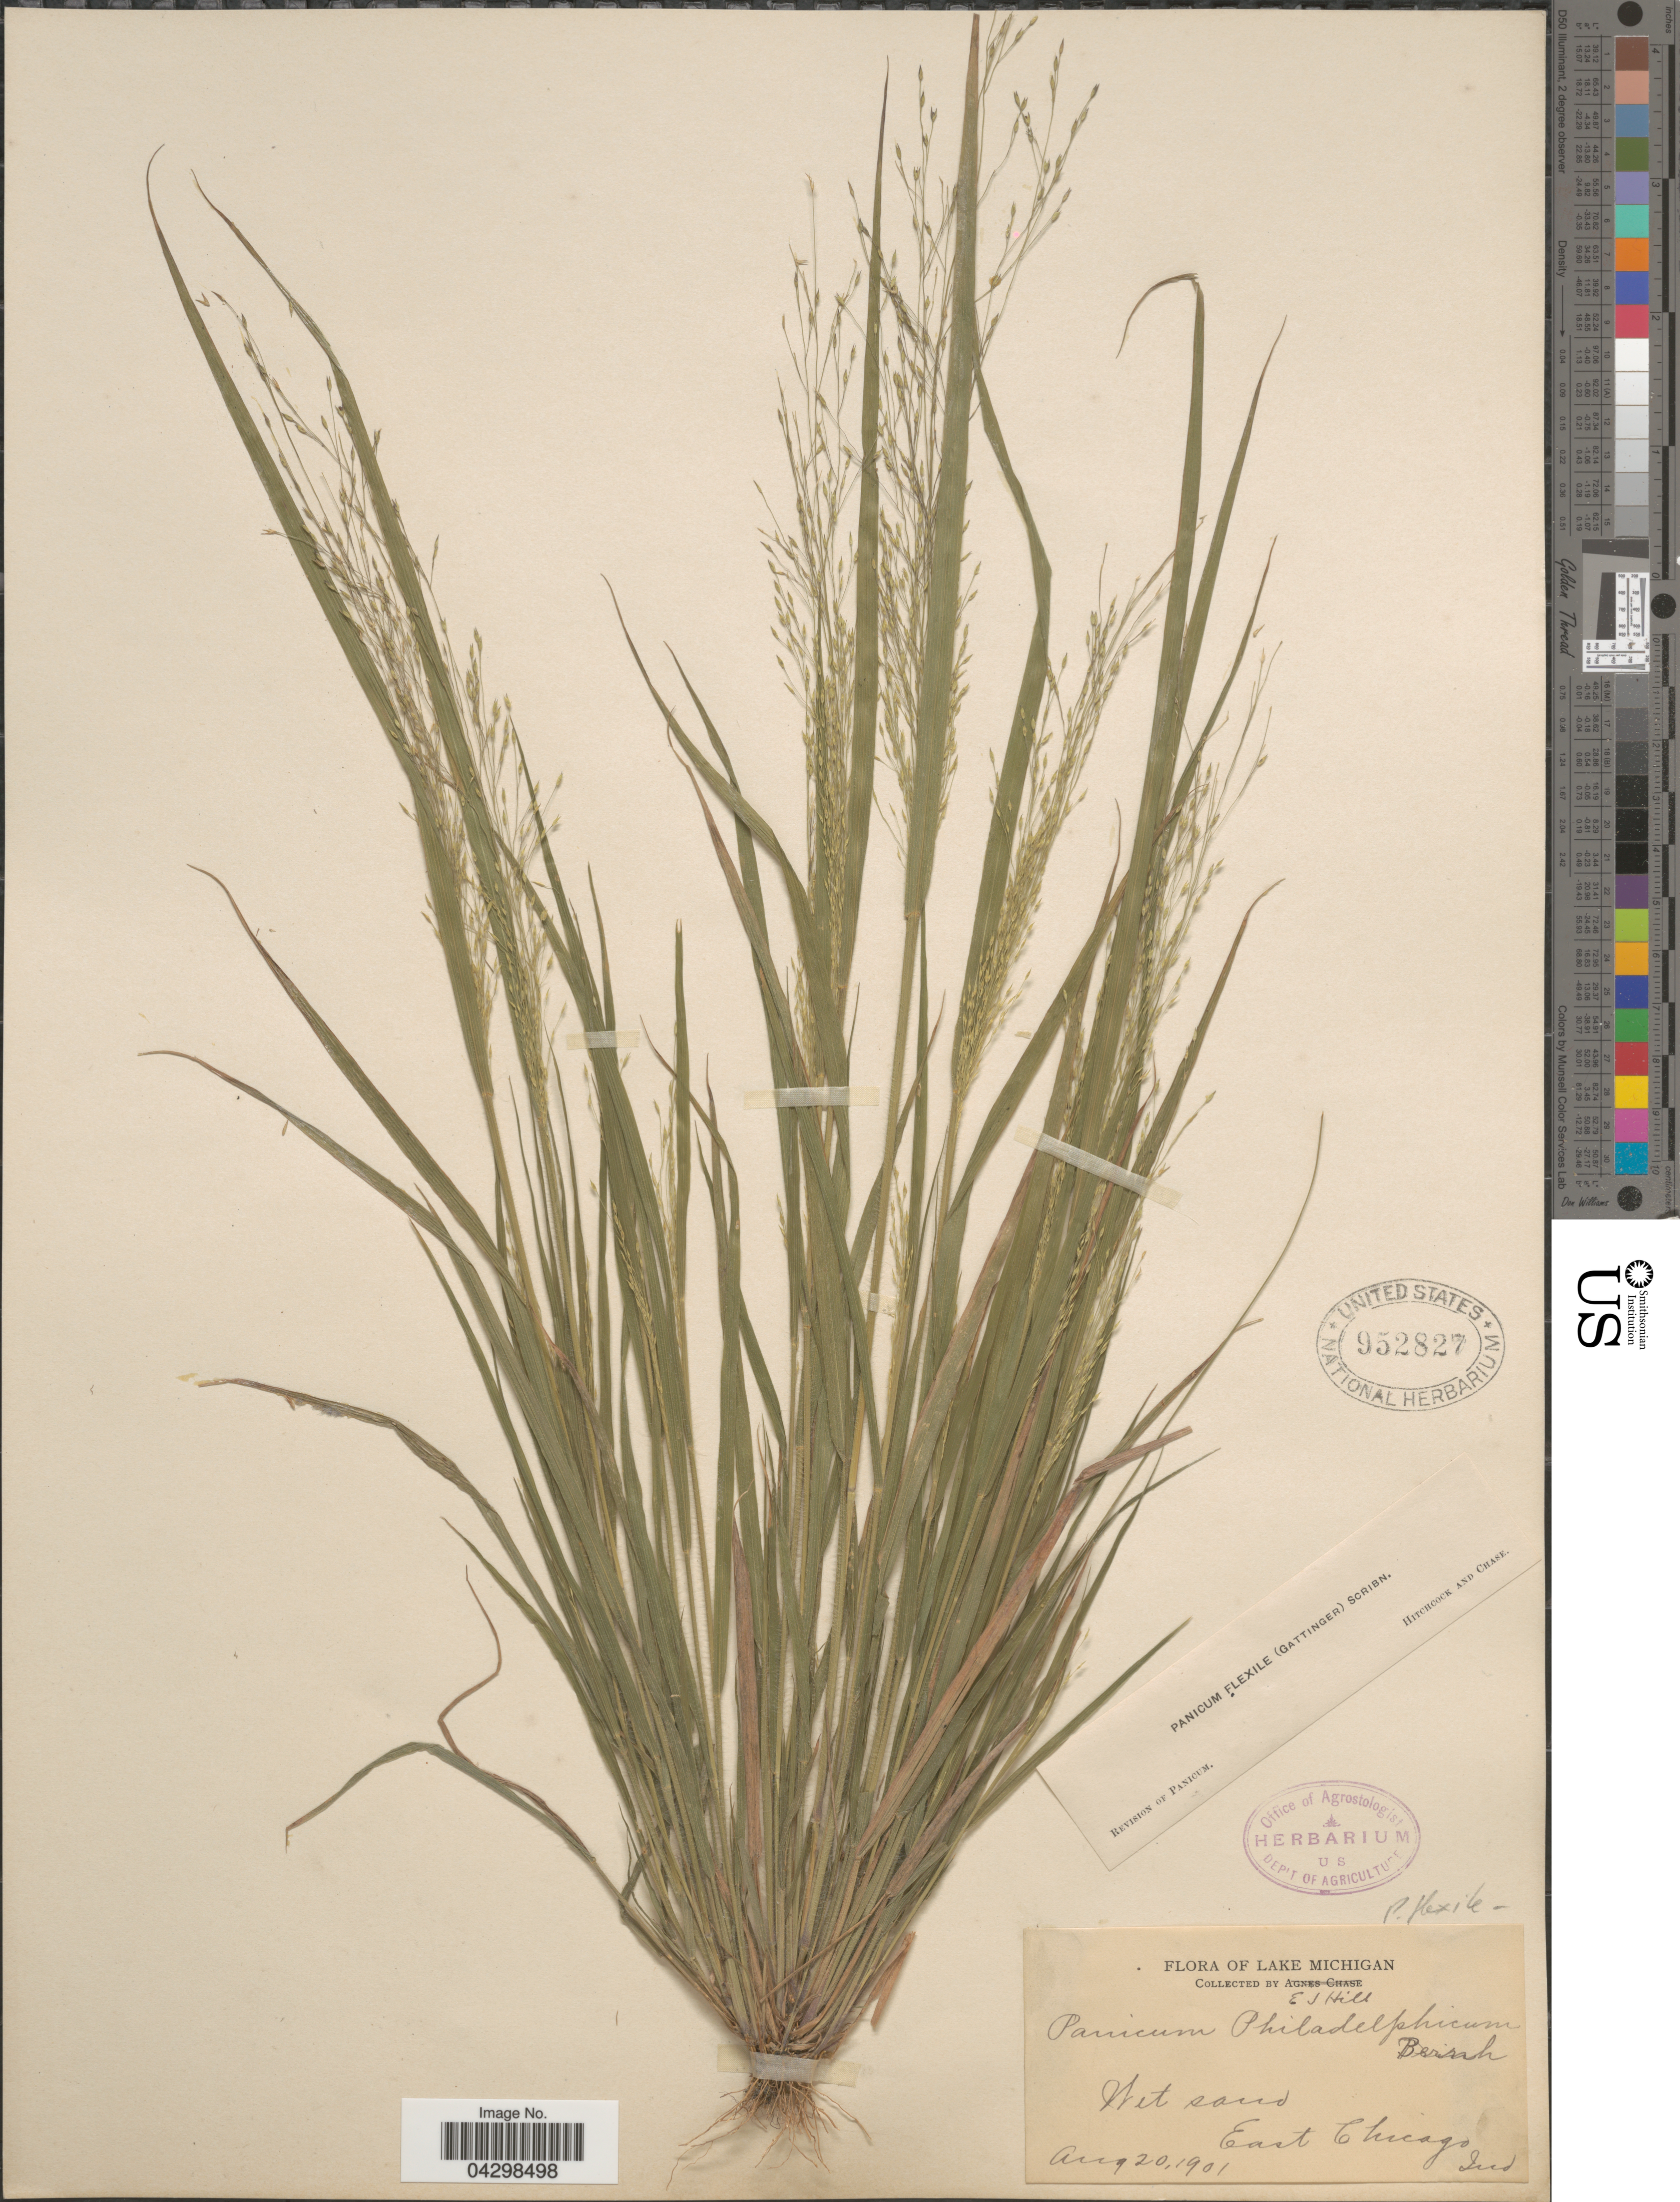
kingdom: Plantae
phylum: Tracheophyta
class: Liliopsida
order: Poales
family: Poaceae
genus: Panicum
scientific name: Panicum flexile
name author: (Gatt.) Scribn.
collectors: E. J. Hill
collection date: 1901-08-20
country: United States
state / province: Indiana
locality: Lake Michigan. Wet sand. East Chicago.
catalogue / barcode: US 952827